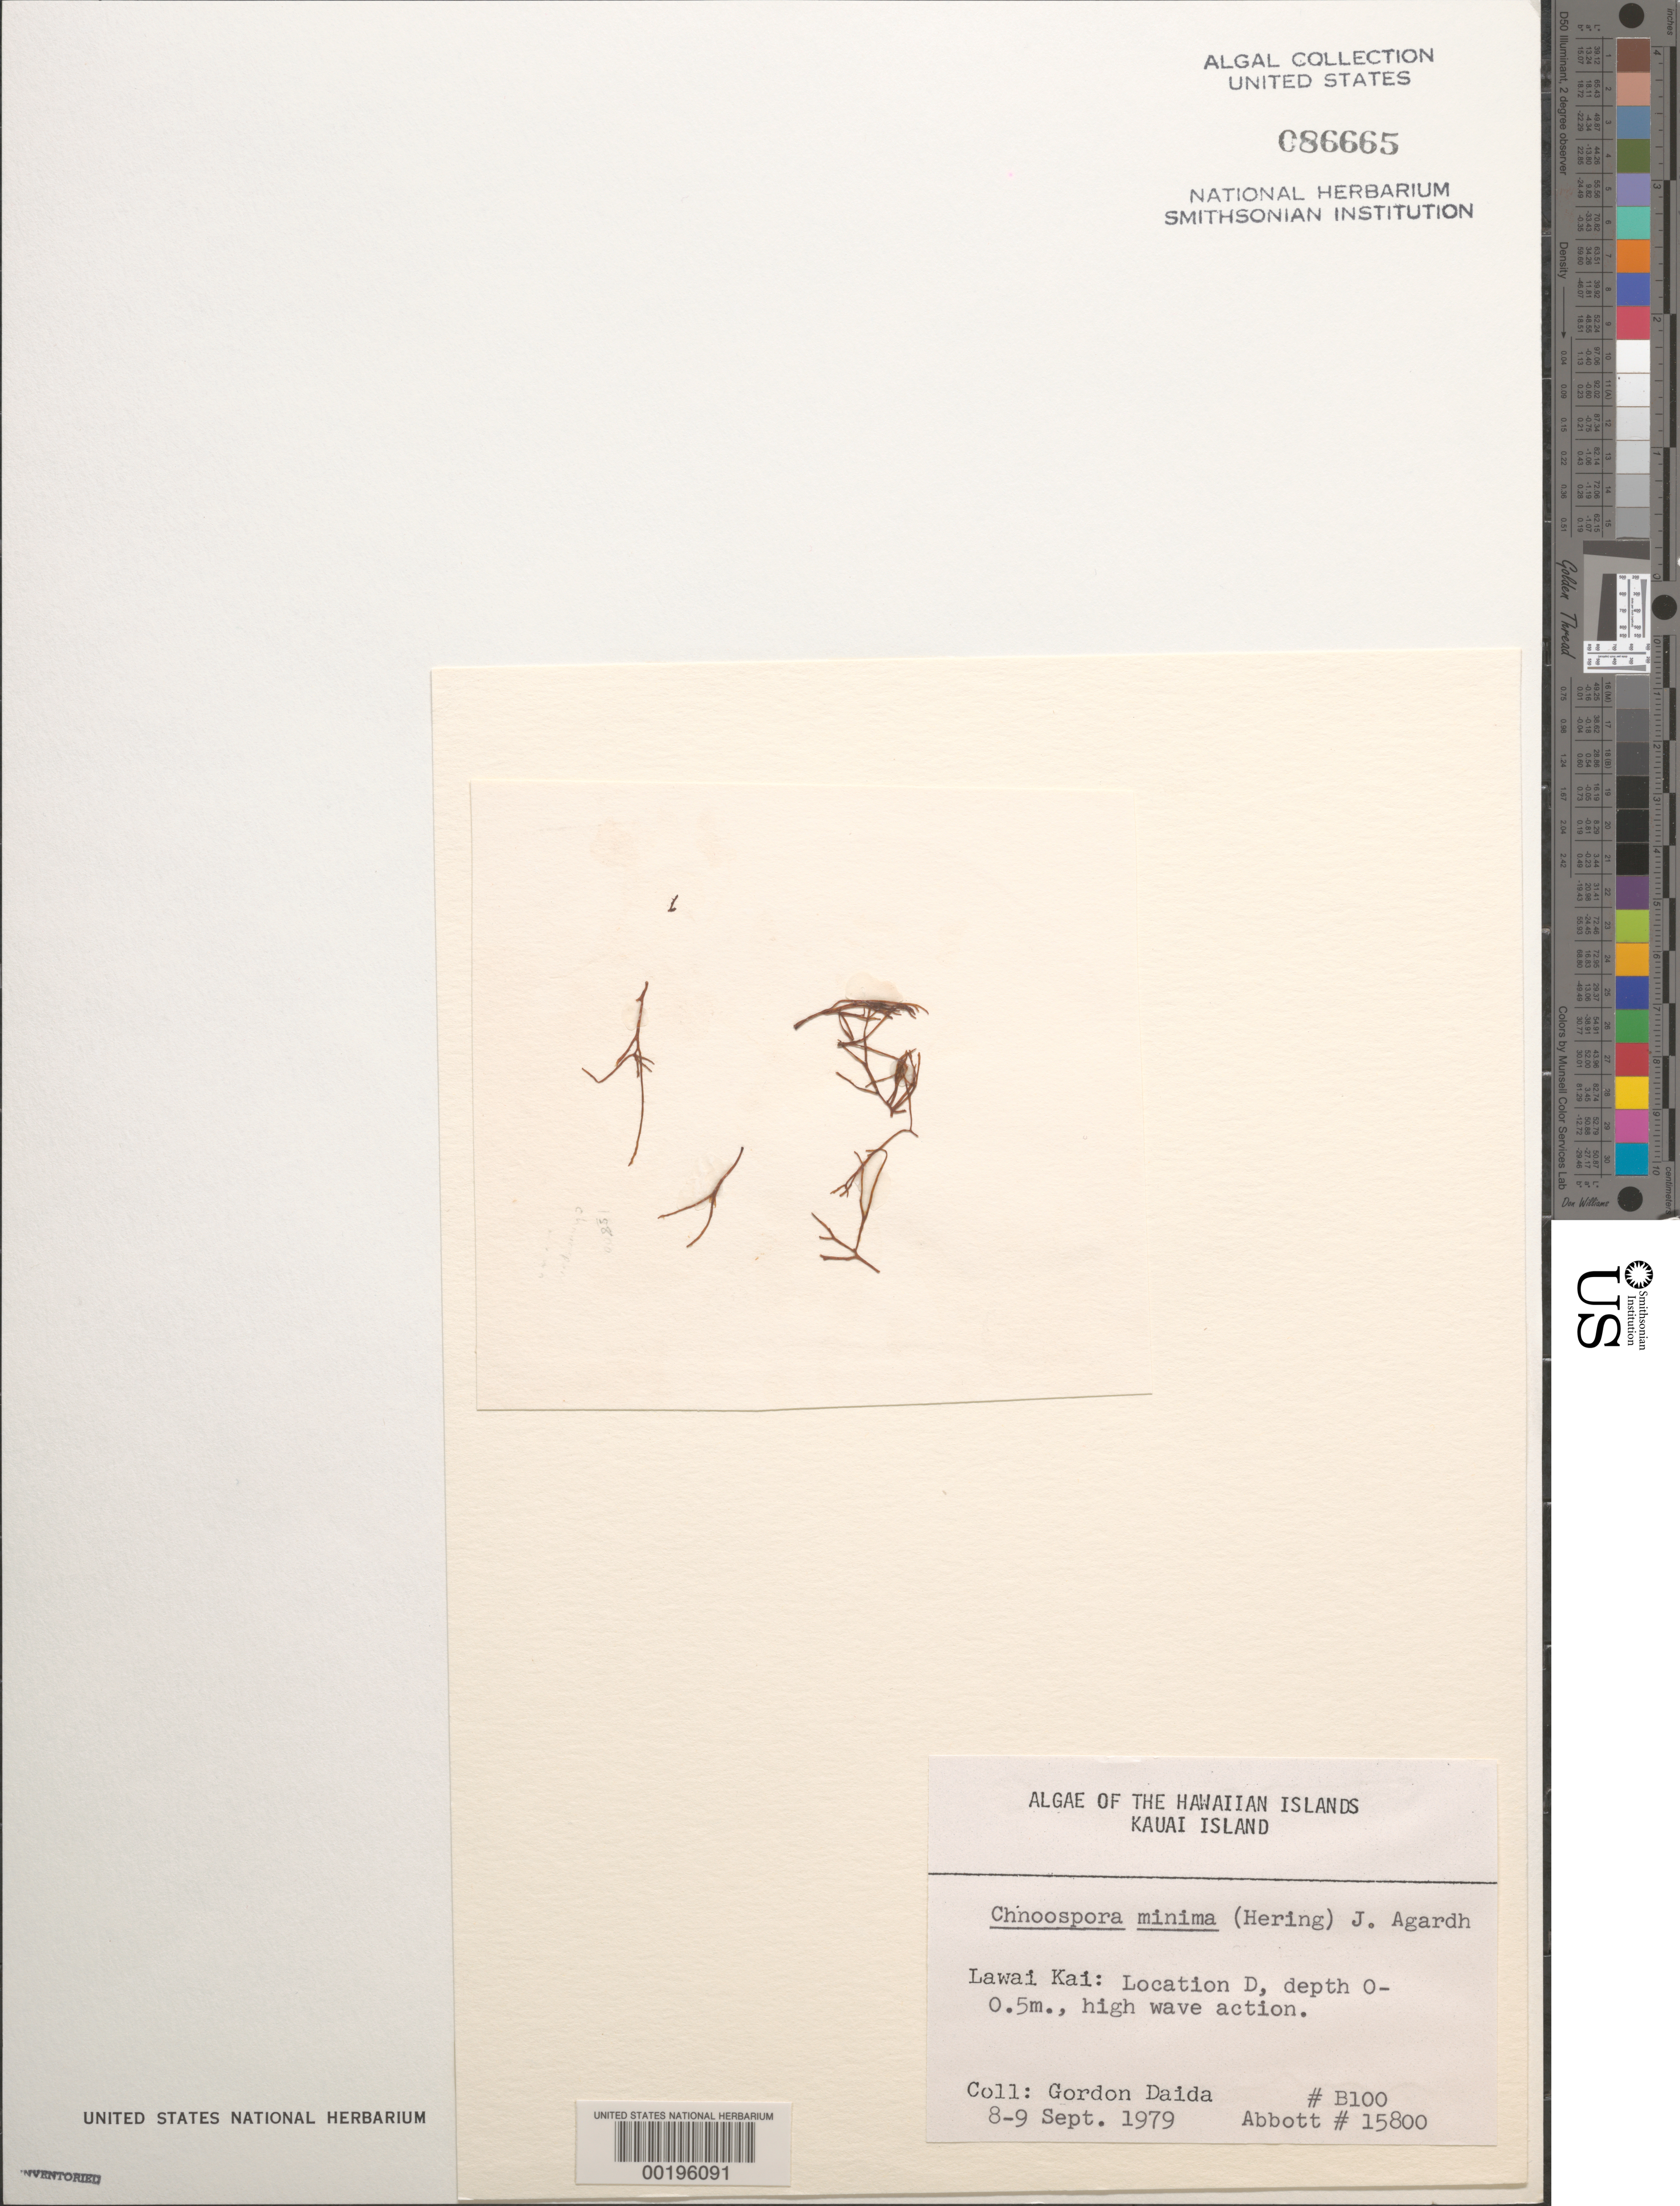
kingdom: Chromista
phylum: Ochrophyta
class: Phaeophyceae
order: Scytosiphonales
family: Scytosiphonaceae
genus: Chnoospora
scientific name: Chnoospora minima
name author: (Hering) Papenf.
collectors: G. Daida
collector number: B100 & IAA 15800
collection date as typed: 08 Sep 1979 to 09 Sep 1979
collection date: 1979-09-08/1979-09-09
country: United States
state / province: Hawaii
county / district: Kaui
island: Kaua'i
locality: Lawai Kai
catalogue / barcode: US 86665